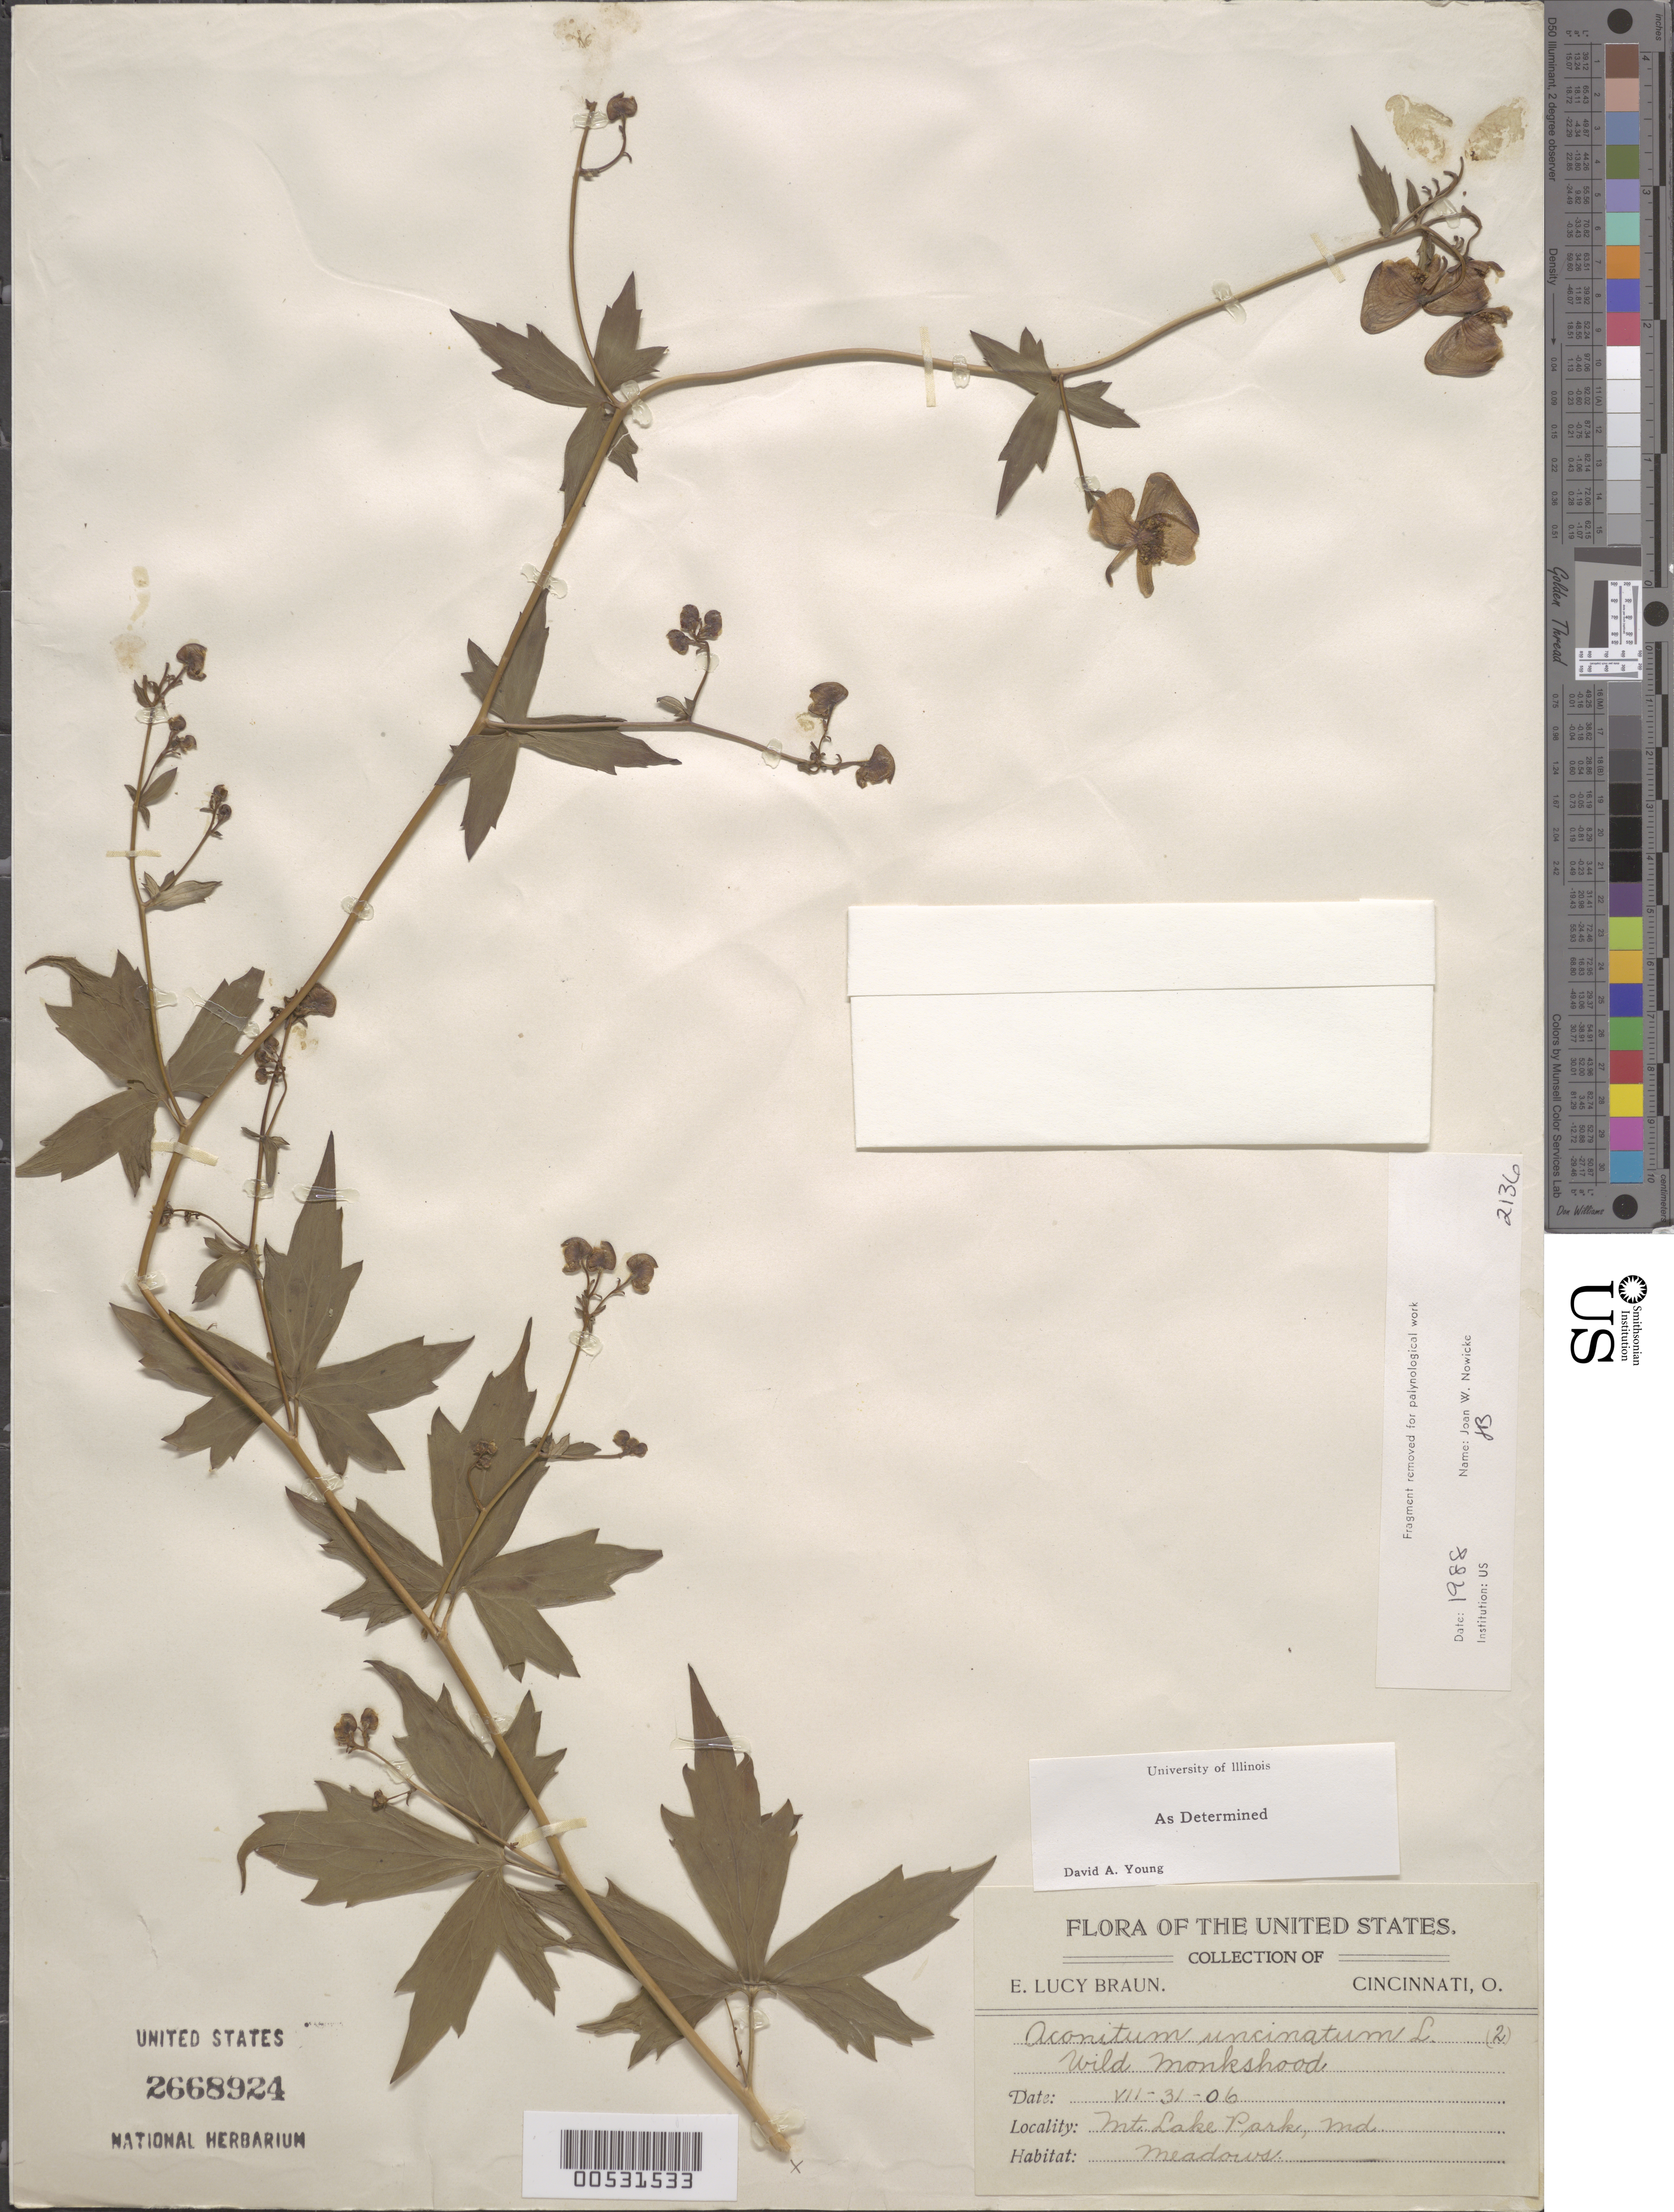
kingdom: Plantae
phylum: Tracheophyta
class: Magnoliopsida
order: Ranunculales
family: Ranunculaceae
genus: Aconitum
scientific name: Aconitum noveboracense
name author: A. Gray ex Coville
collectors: E. L. Braun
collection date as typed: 31 Jul 1906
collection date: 1906-07-31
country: United States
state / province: Maryland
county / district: Garrett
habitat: meadows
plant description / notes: Common name: wild monkshood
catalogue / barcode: US 2668924